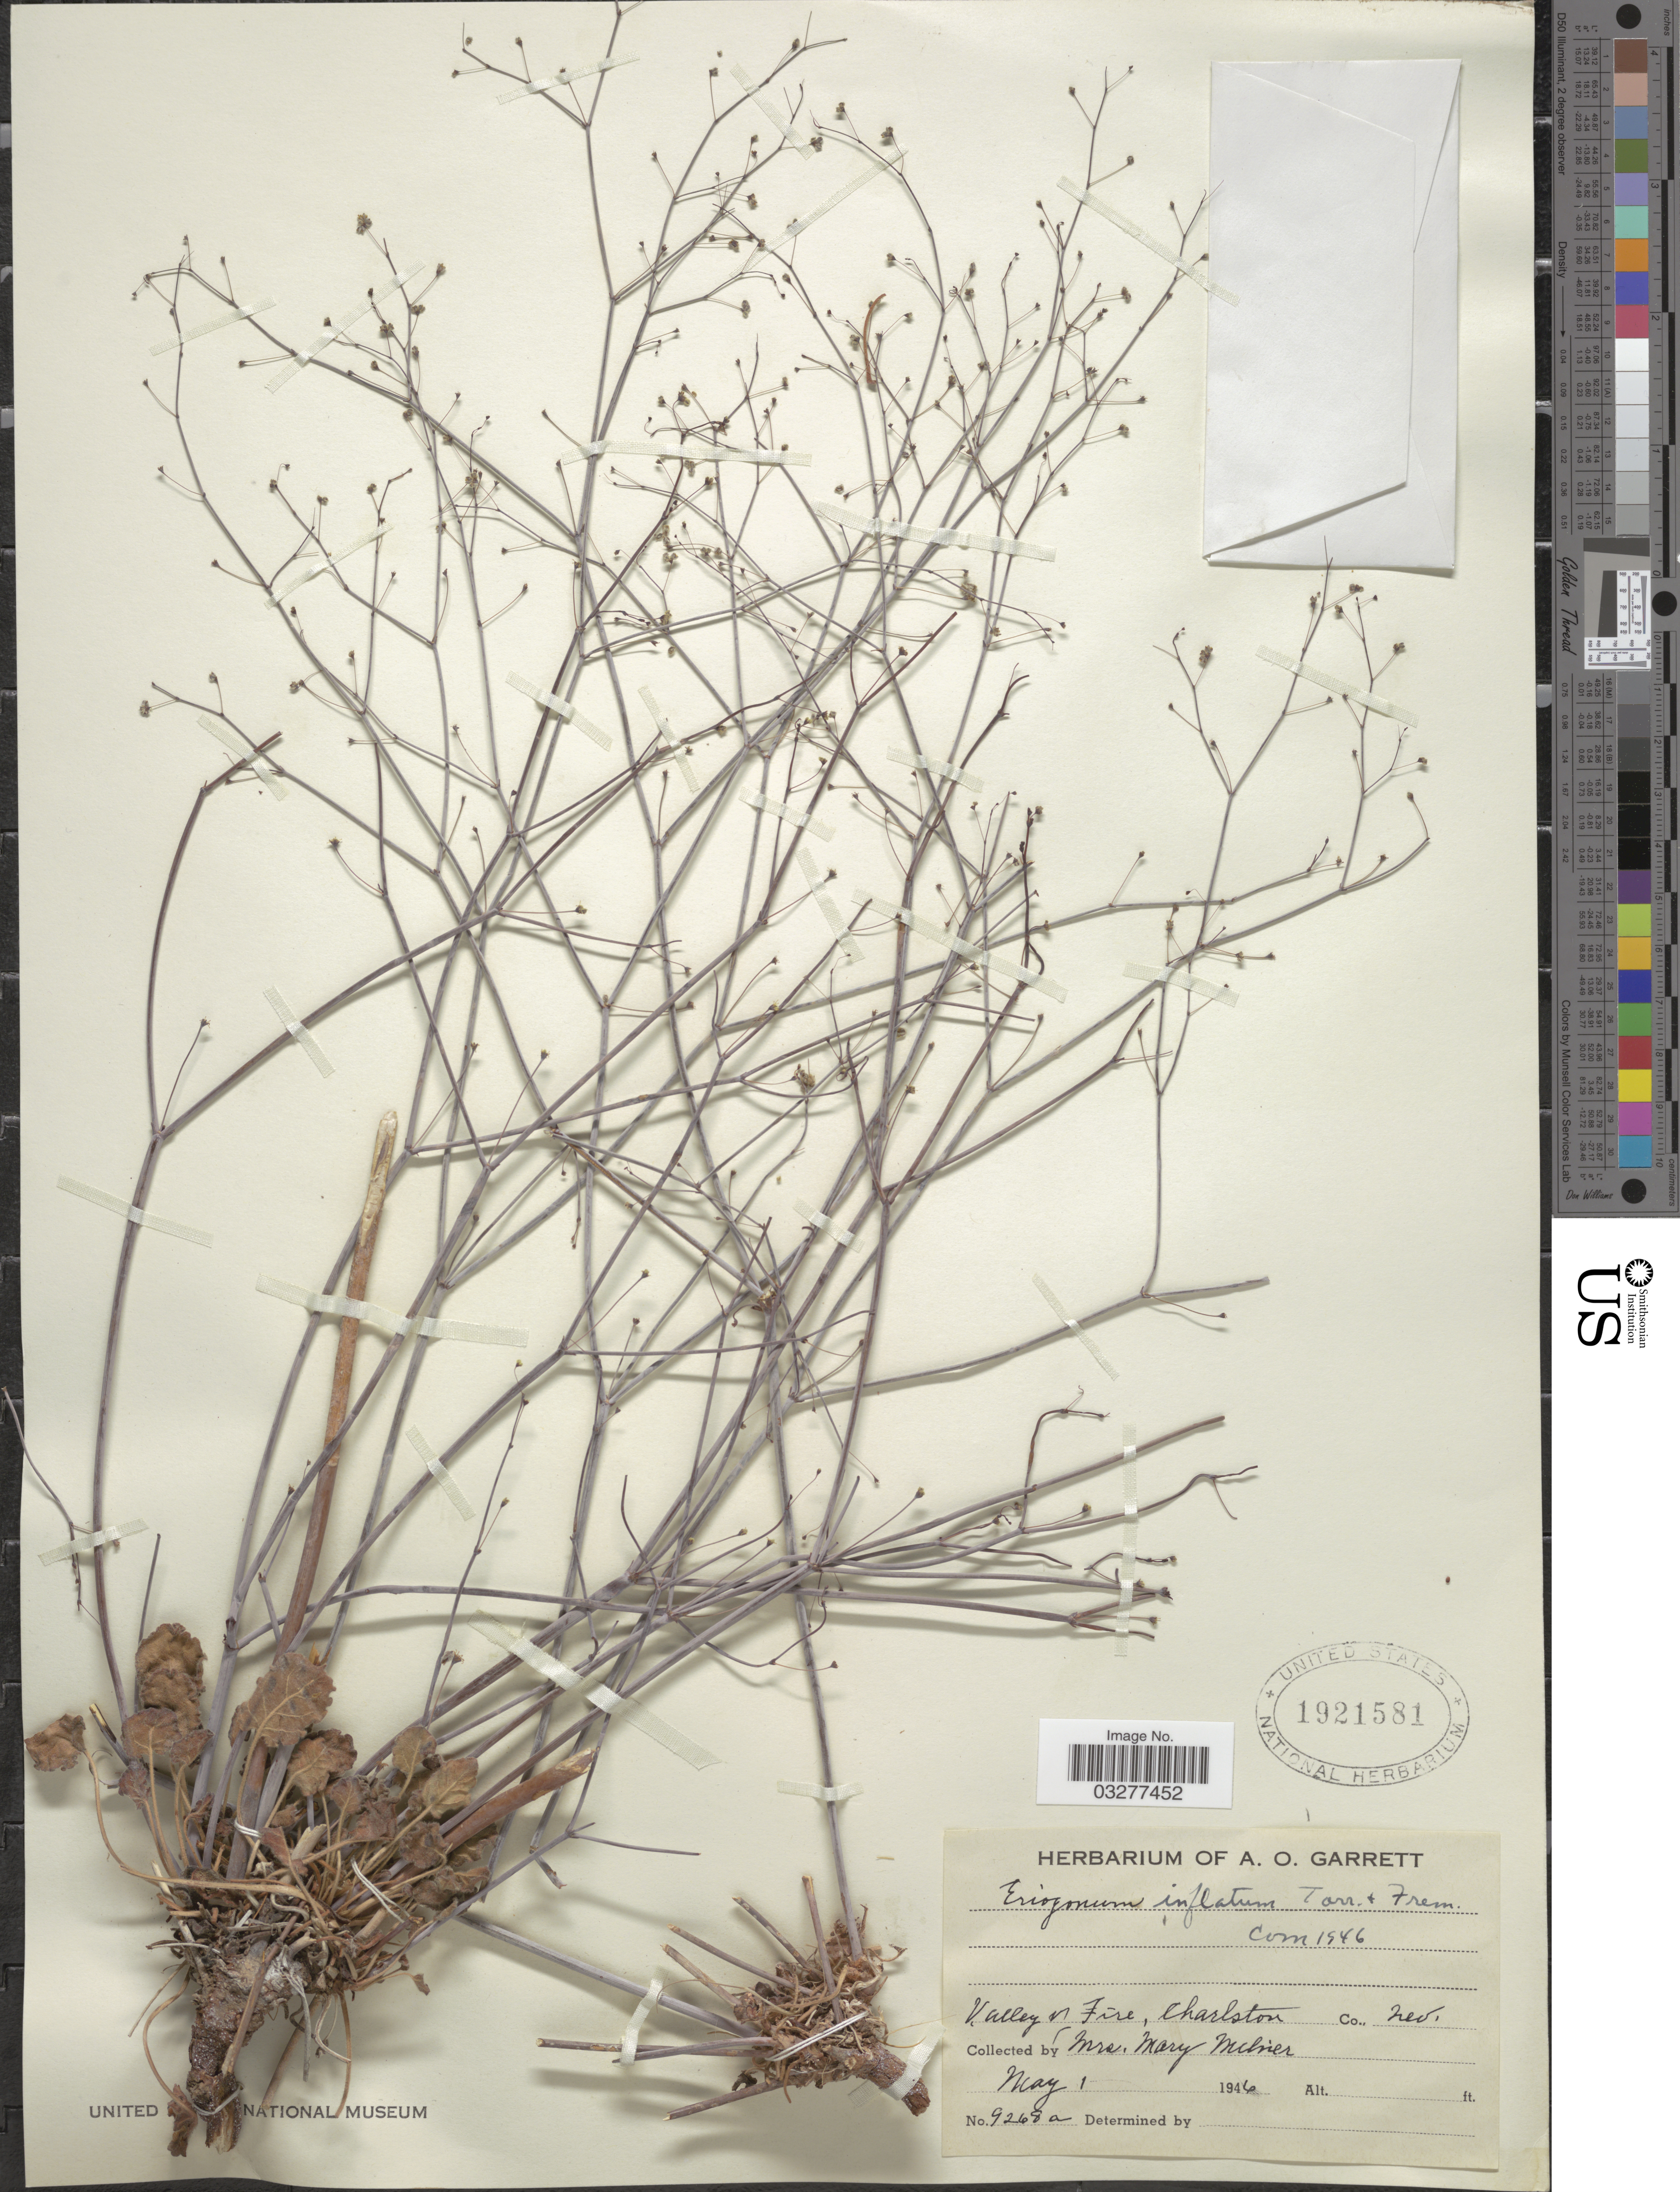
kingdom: Plantae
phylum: Tracheophyta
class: Magnoliopsida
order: Caryophyllales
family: Polygonaceae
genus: Eriogonum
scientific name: Eriogonum inflatum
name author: Torr. & Frém.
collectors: M. Milner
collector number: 9268a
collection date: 1946-05-01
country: United States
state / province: Nevada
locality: Valley of Fire, Charlston Co., Nev.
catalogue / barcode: US 1921581